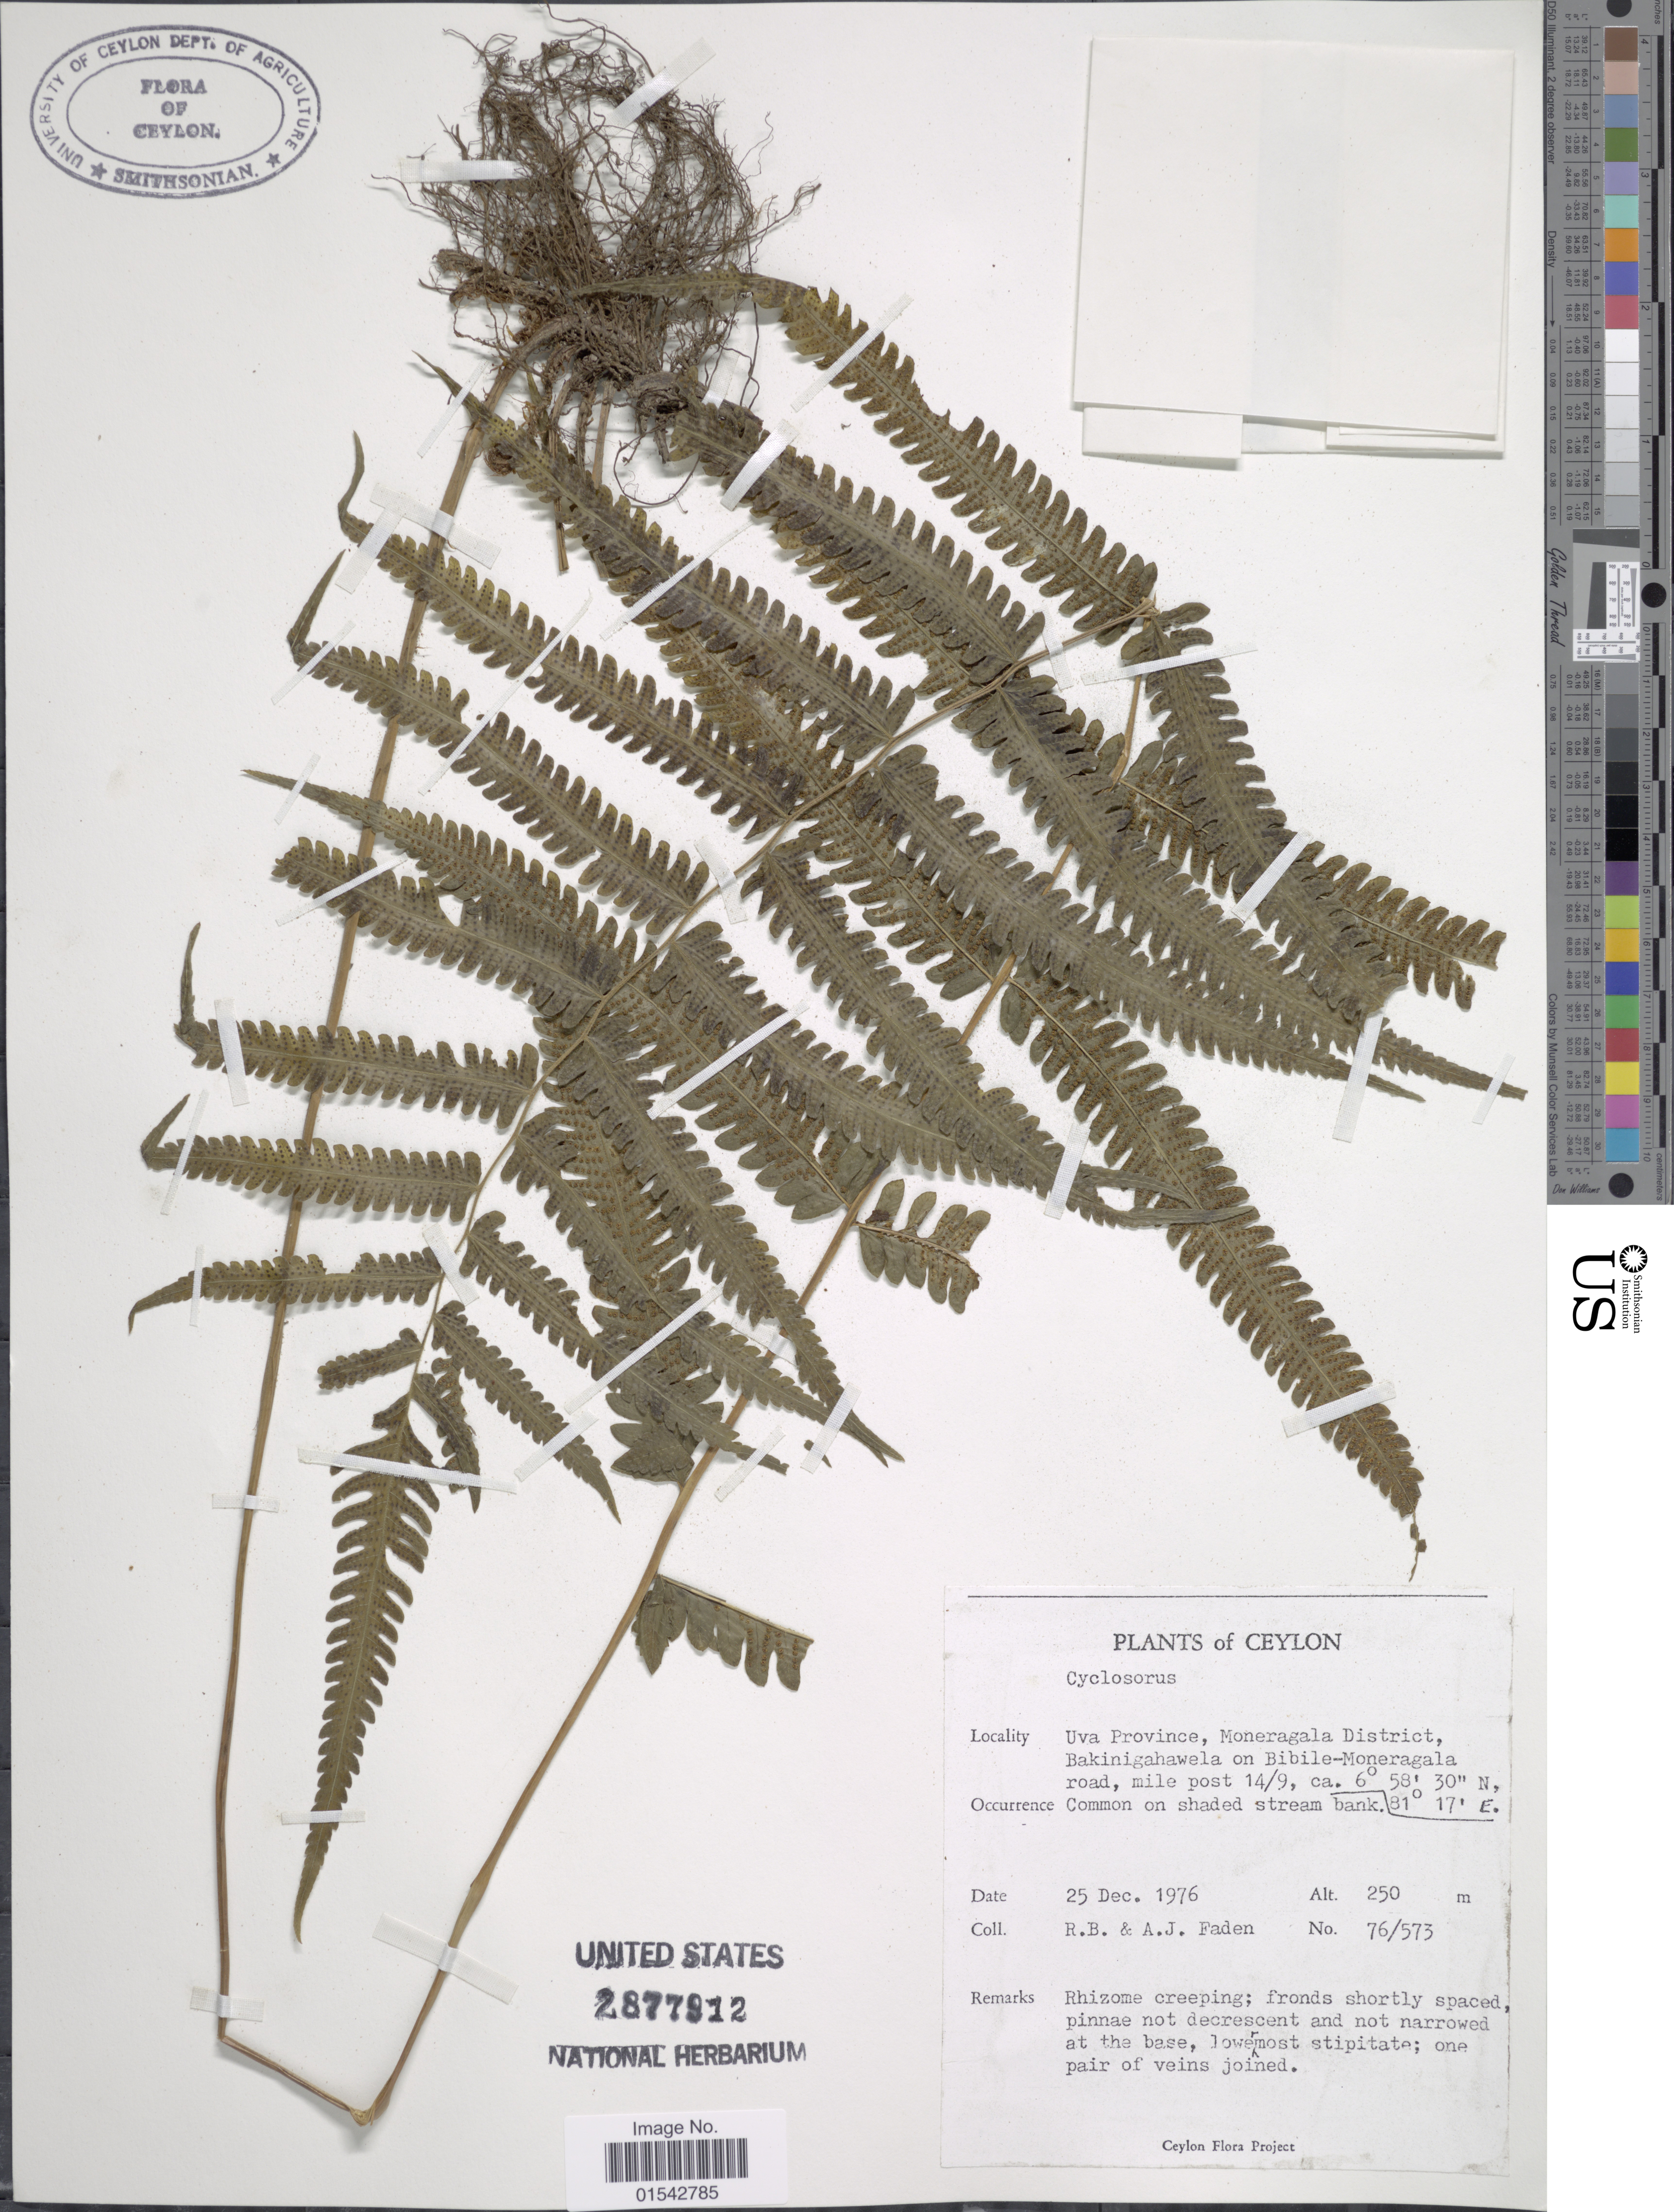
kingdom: Plantae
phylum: Tracheophyta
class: Polypodiopsida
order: Polypodiales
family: Thelypteridaceae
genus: Cyclosorus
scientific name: Cyclosorus sp.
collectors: R. B. Faden & A. J. Faden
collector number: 76/573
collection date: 1976-12-25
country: Sri Lanka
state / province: Uva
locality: Ceylon, Uva Province, Moneragala District, Bakinigahawela on Bibile-Moneragala road, mile post 14/9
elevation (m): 250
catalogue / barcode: US 2877912